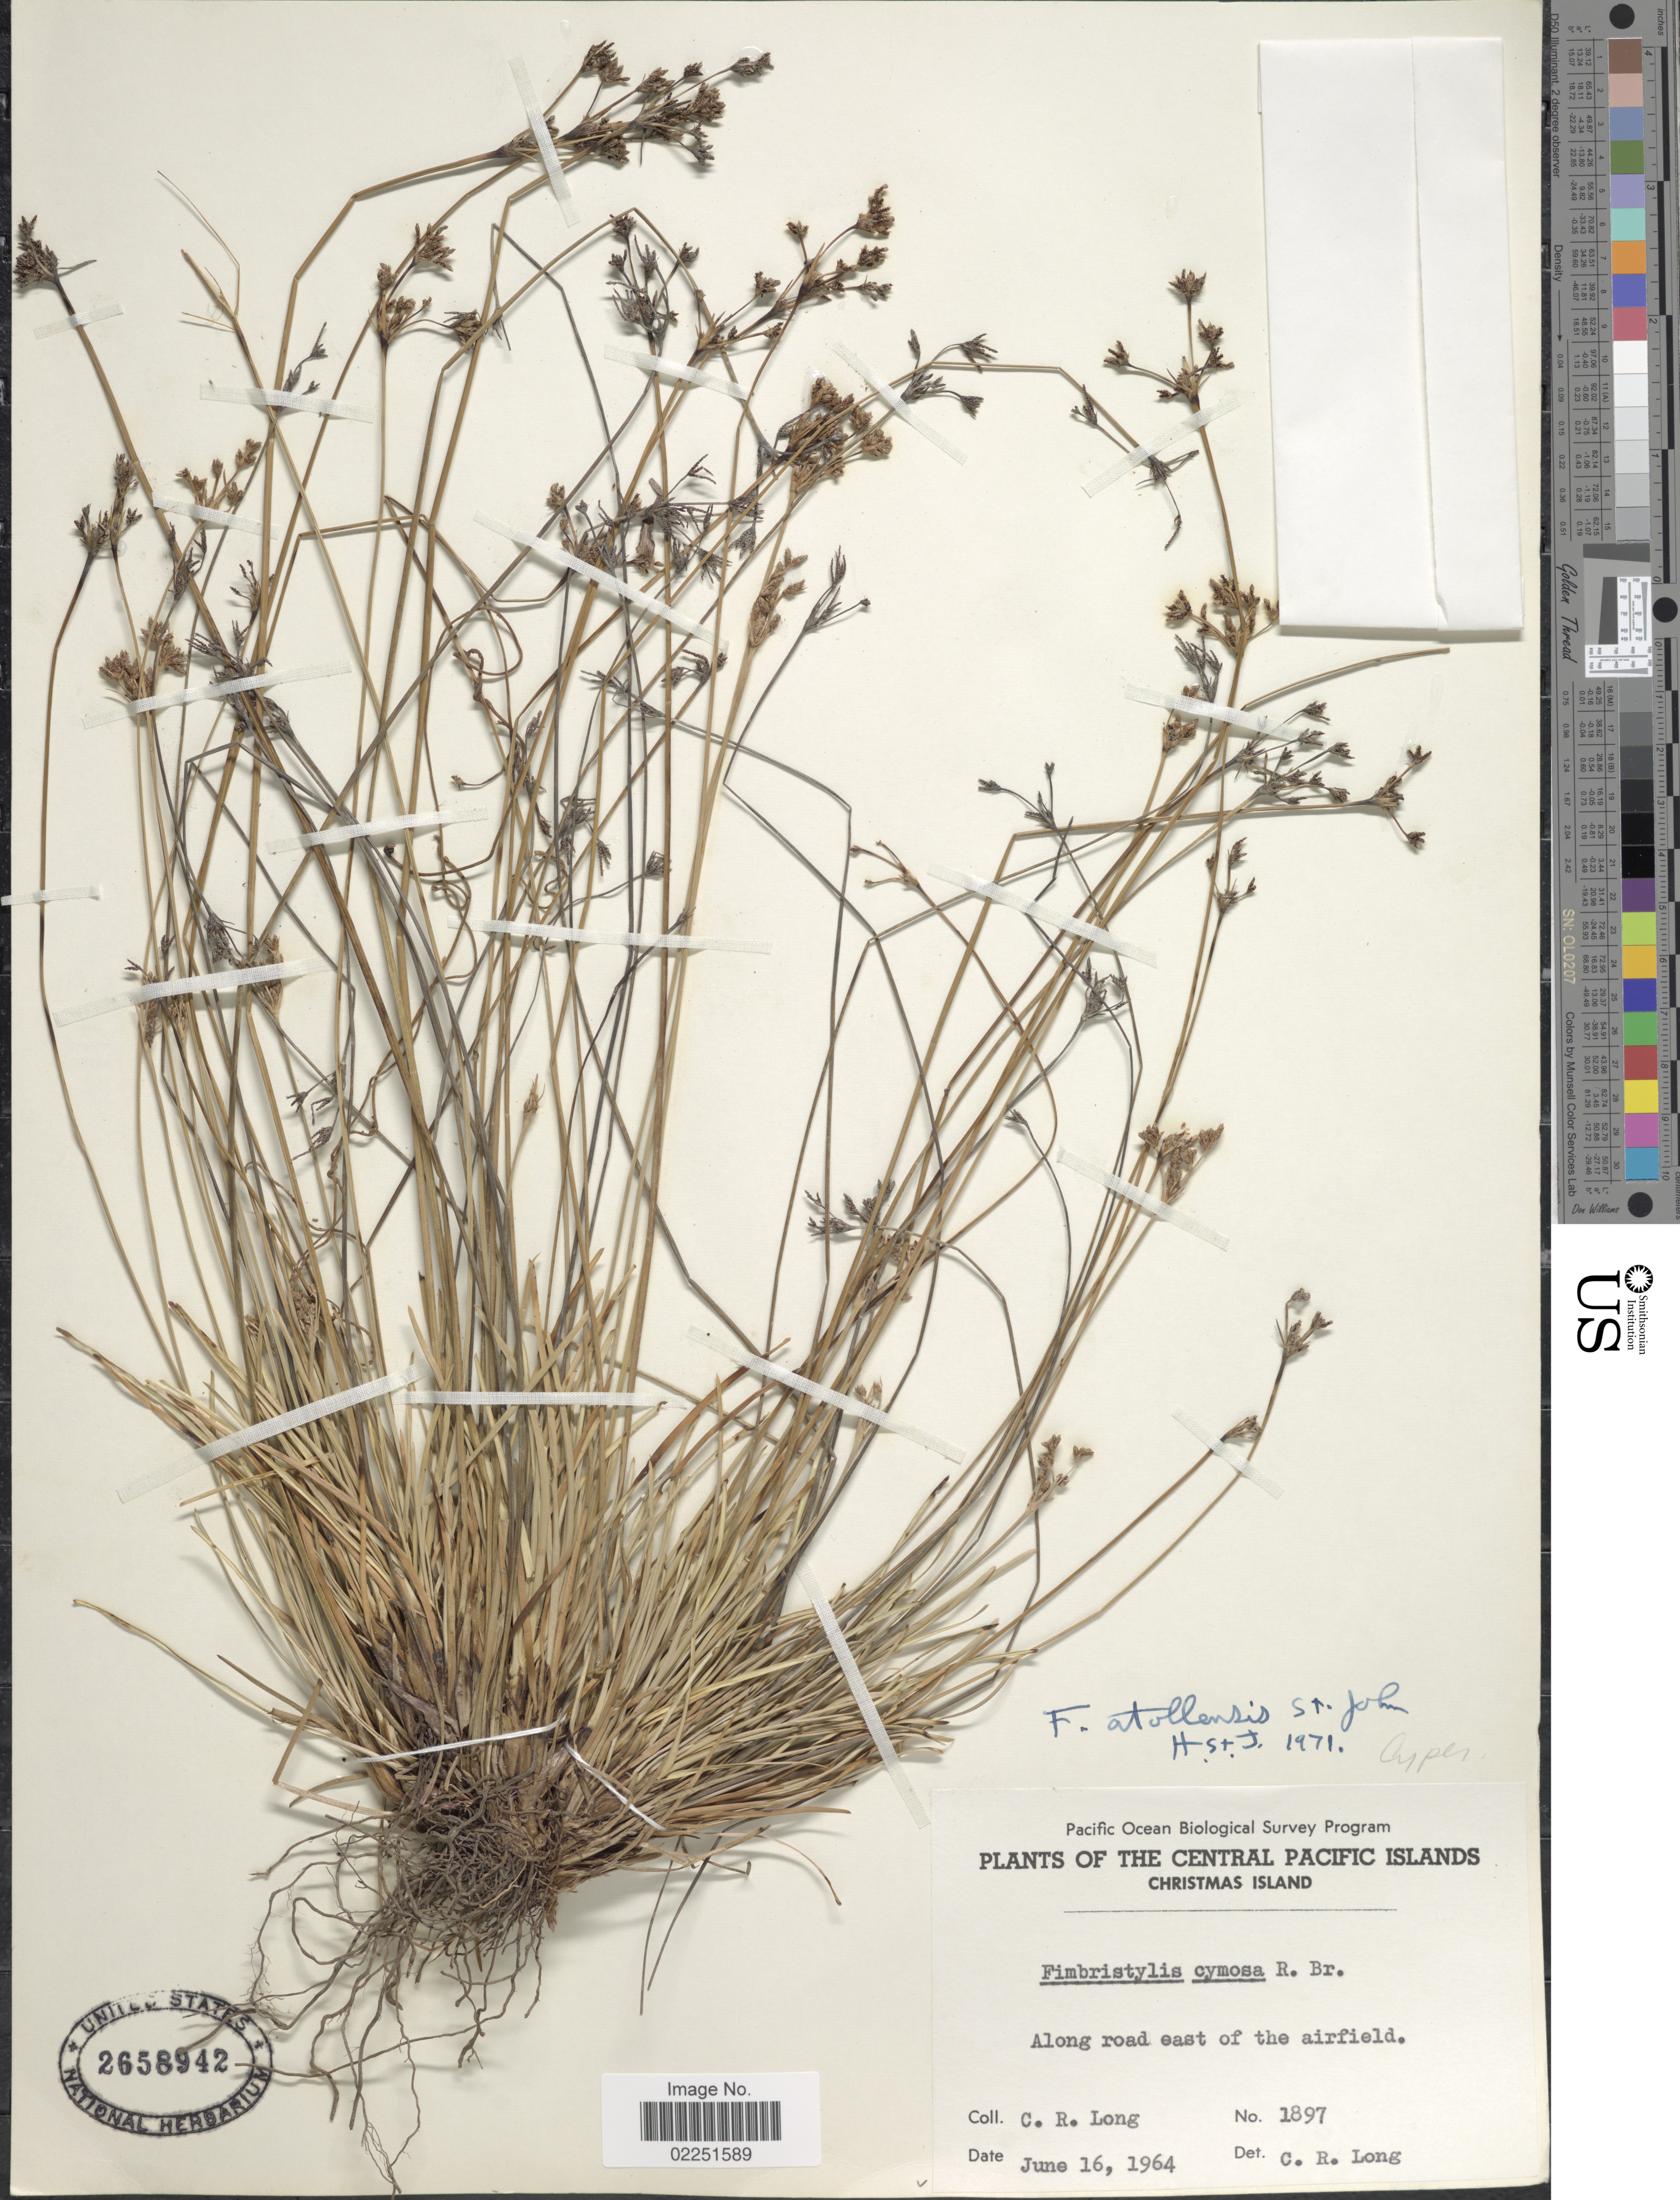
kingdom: Plantae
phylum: Tracheophyta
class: Liliopsida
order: Poales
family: Cyperaceae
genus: Fimbristylis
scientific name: Fimbristylis cymosa subsp. spathacea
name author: (Roth) T. Koyama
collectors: C. R. Long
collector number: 1897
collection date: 1964-06-16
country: Kiribati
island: Kiritimati [Christmas] Atoll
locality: Central Pacific Islands, Christmas Island. Along road east of the airfield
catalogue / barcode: US 2658942